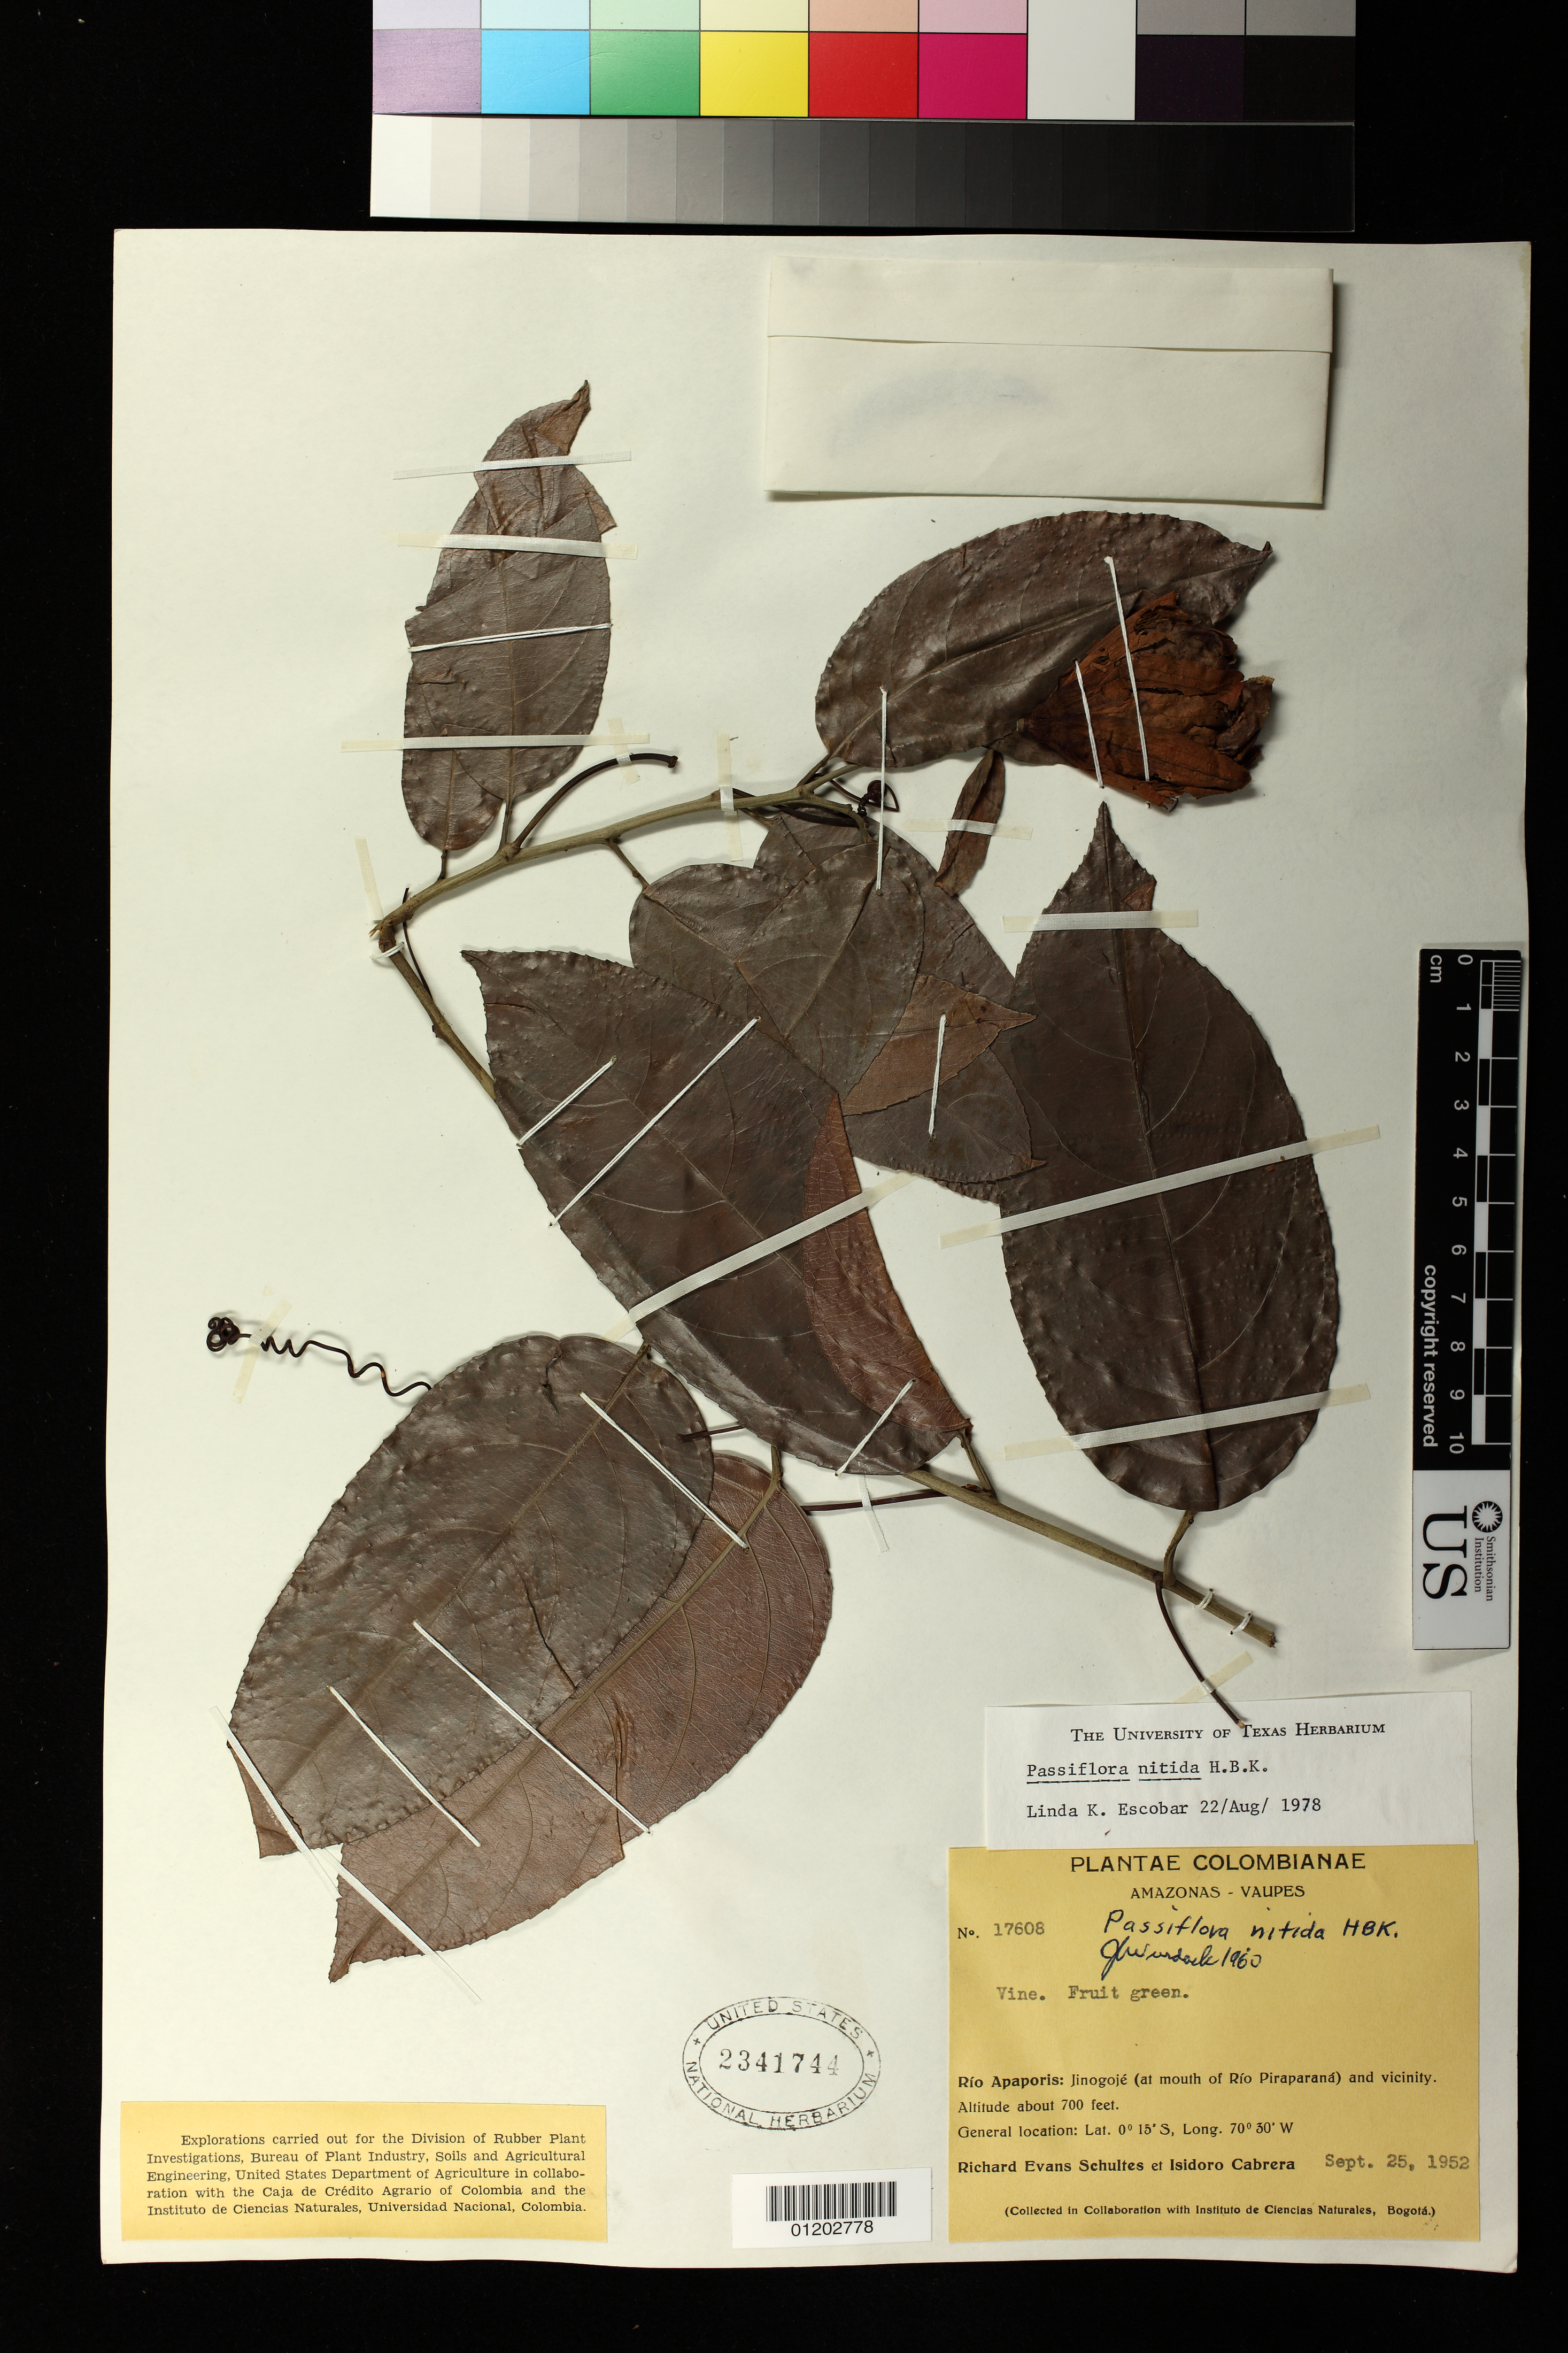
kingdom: Plantae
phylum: Tracheophyta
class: Magnoliopsida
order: Malpighiales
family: Passifloraceae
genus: Passiflora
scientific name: Passiflora nitida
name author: Kunth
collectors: R. E. Schultes & I. Cabrera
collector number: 17608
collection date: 1952-09-25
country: Colombia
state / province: Amazônas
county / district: Vaupés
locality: Río Apaporis: Jinogojé (at mouth of Río Piraparaná) and vicinity.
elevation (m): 213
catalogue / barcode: US 2341744